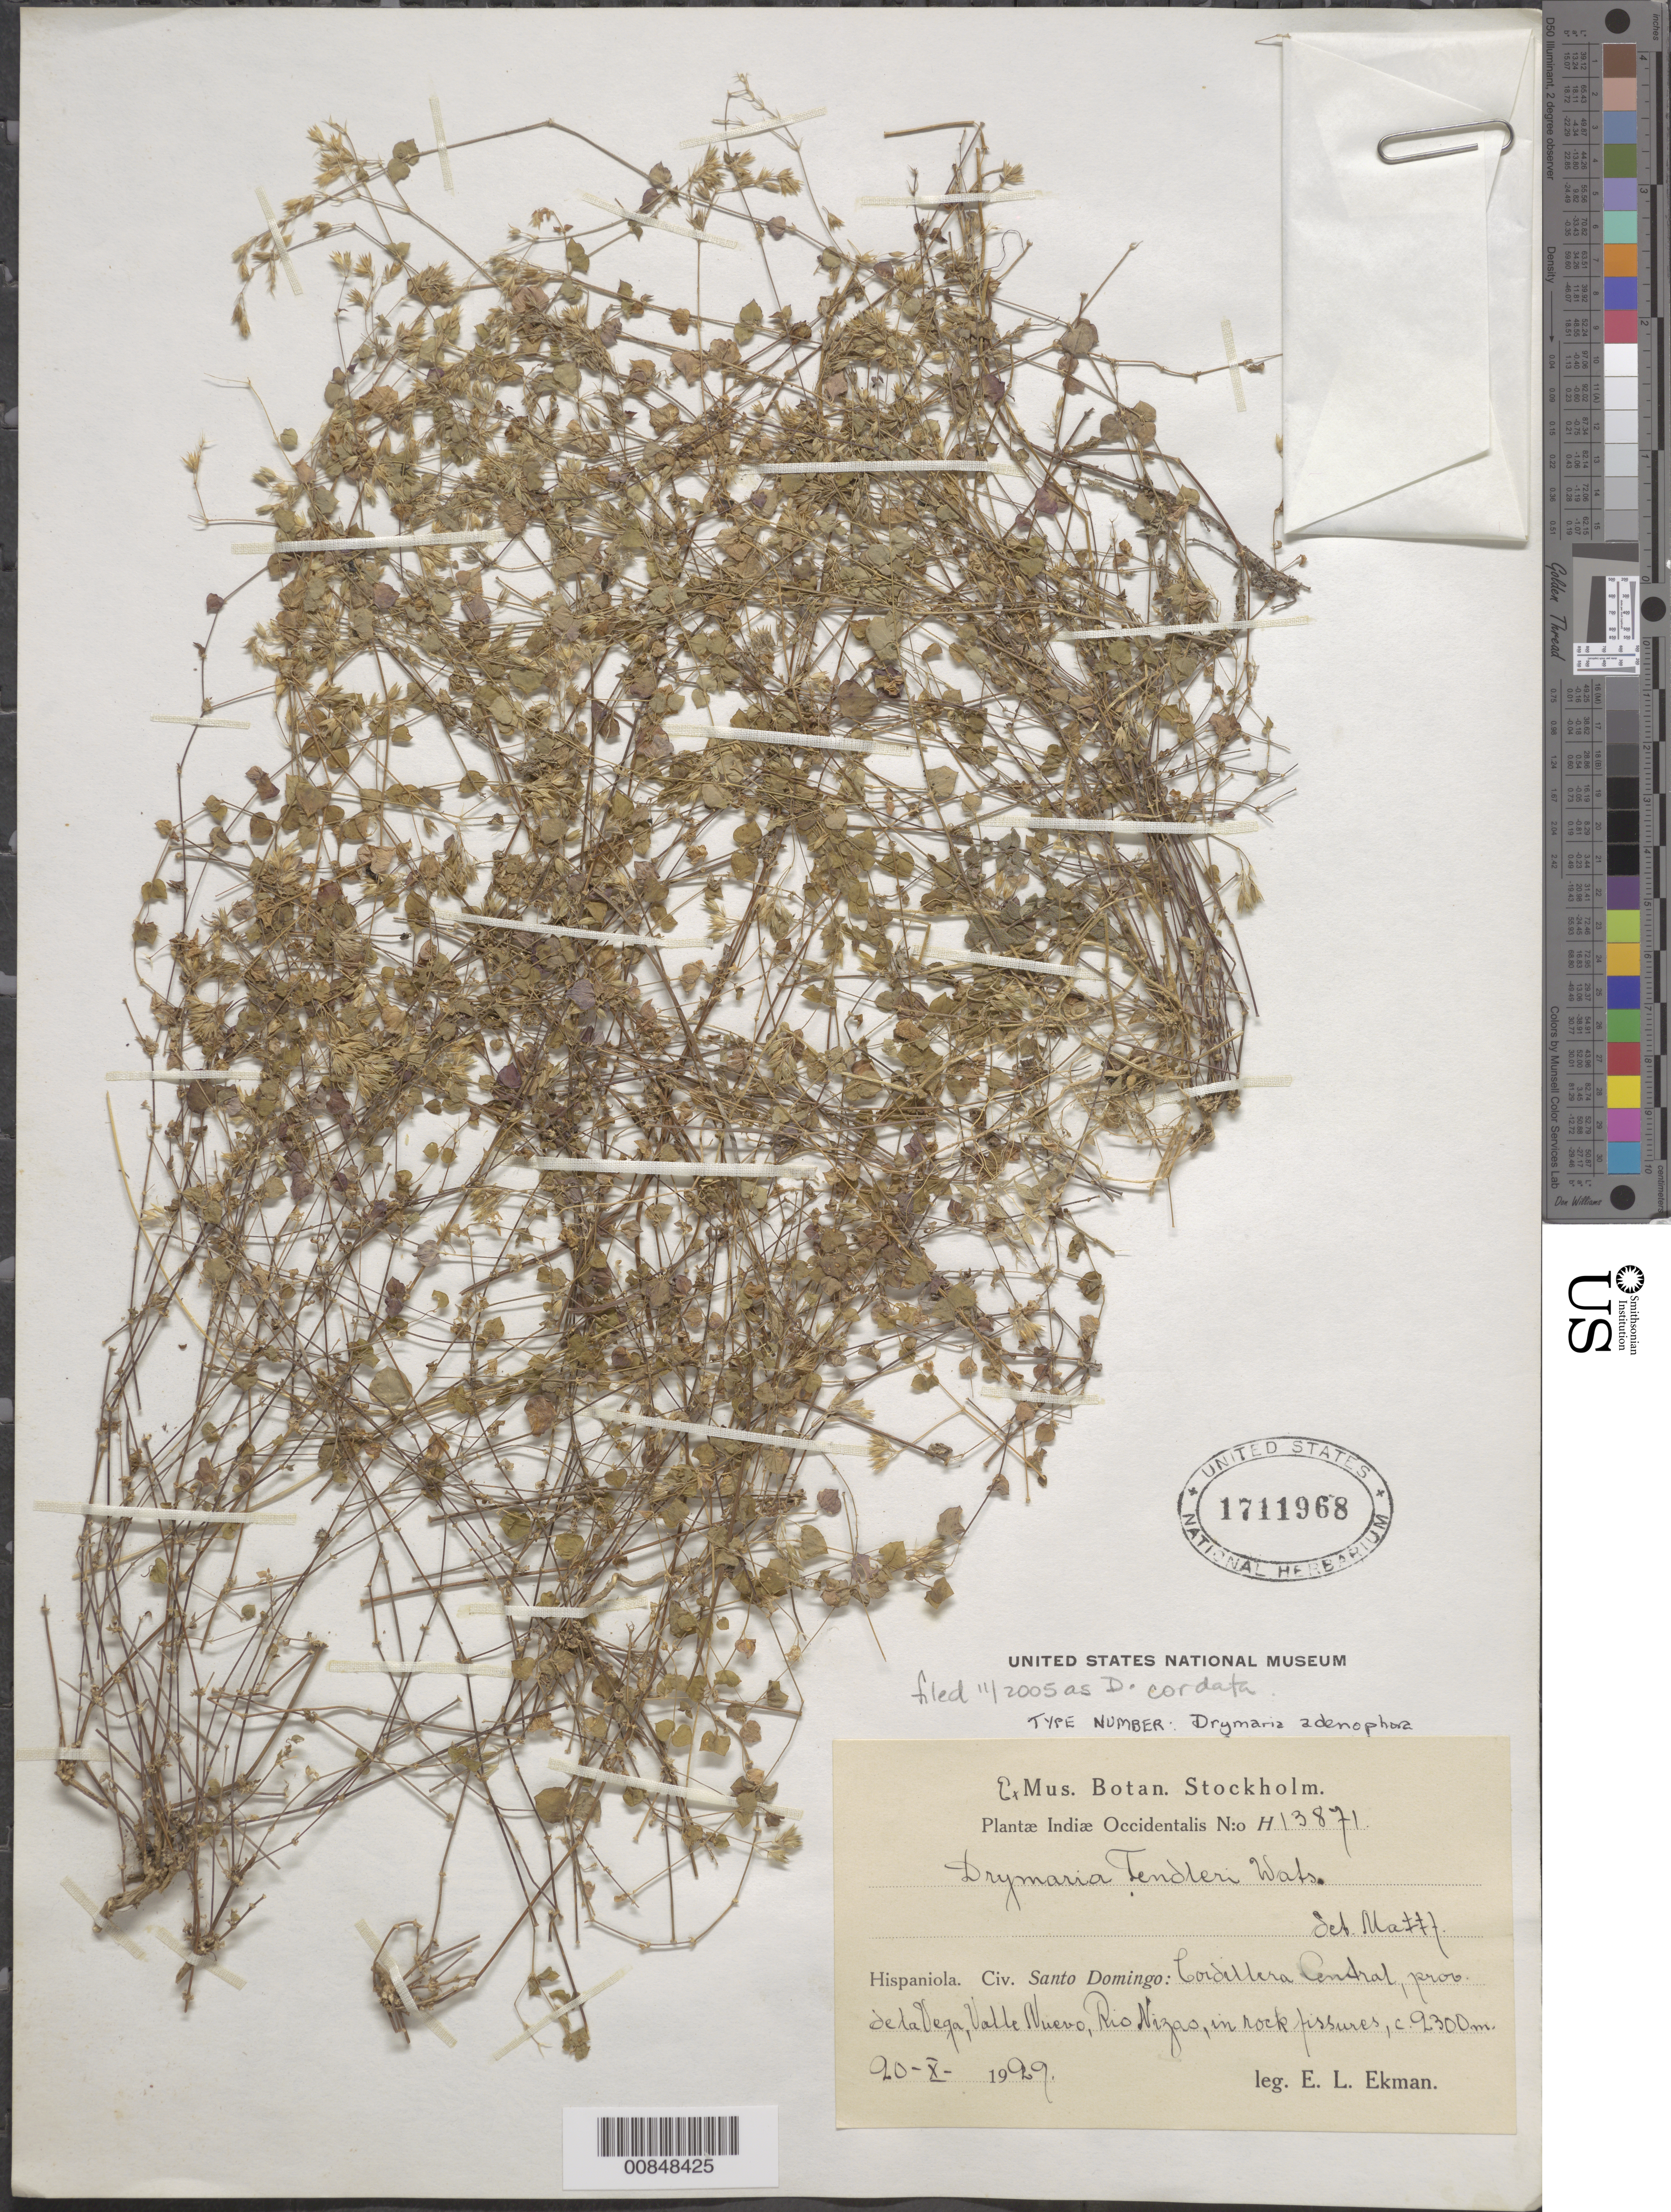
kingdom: Plantae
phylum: Tracheophyta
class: Magnoliopsida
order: Caryophyllales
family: Caryophyllaceae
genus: Drymaria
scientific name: Drymaria cordata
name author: (L.) Willd. ex Schult.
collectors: E. L. Ekman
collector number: H 13871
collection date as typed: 20 Oct 1929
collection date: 1929-10-20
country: Dominican Republic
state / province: La Vega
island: Hispaniola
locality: Cordillera Central, Valle Nuevo, Río Nizao.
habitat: In rock fissures.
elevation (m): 2300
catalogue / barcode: US 1711968